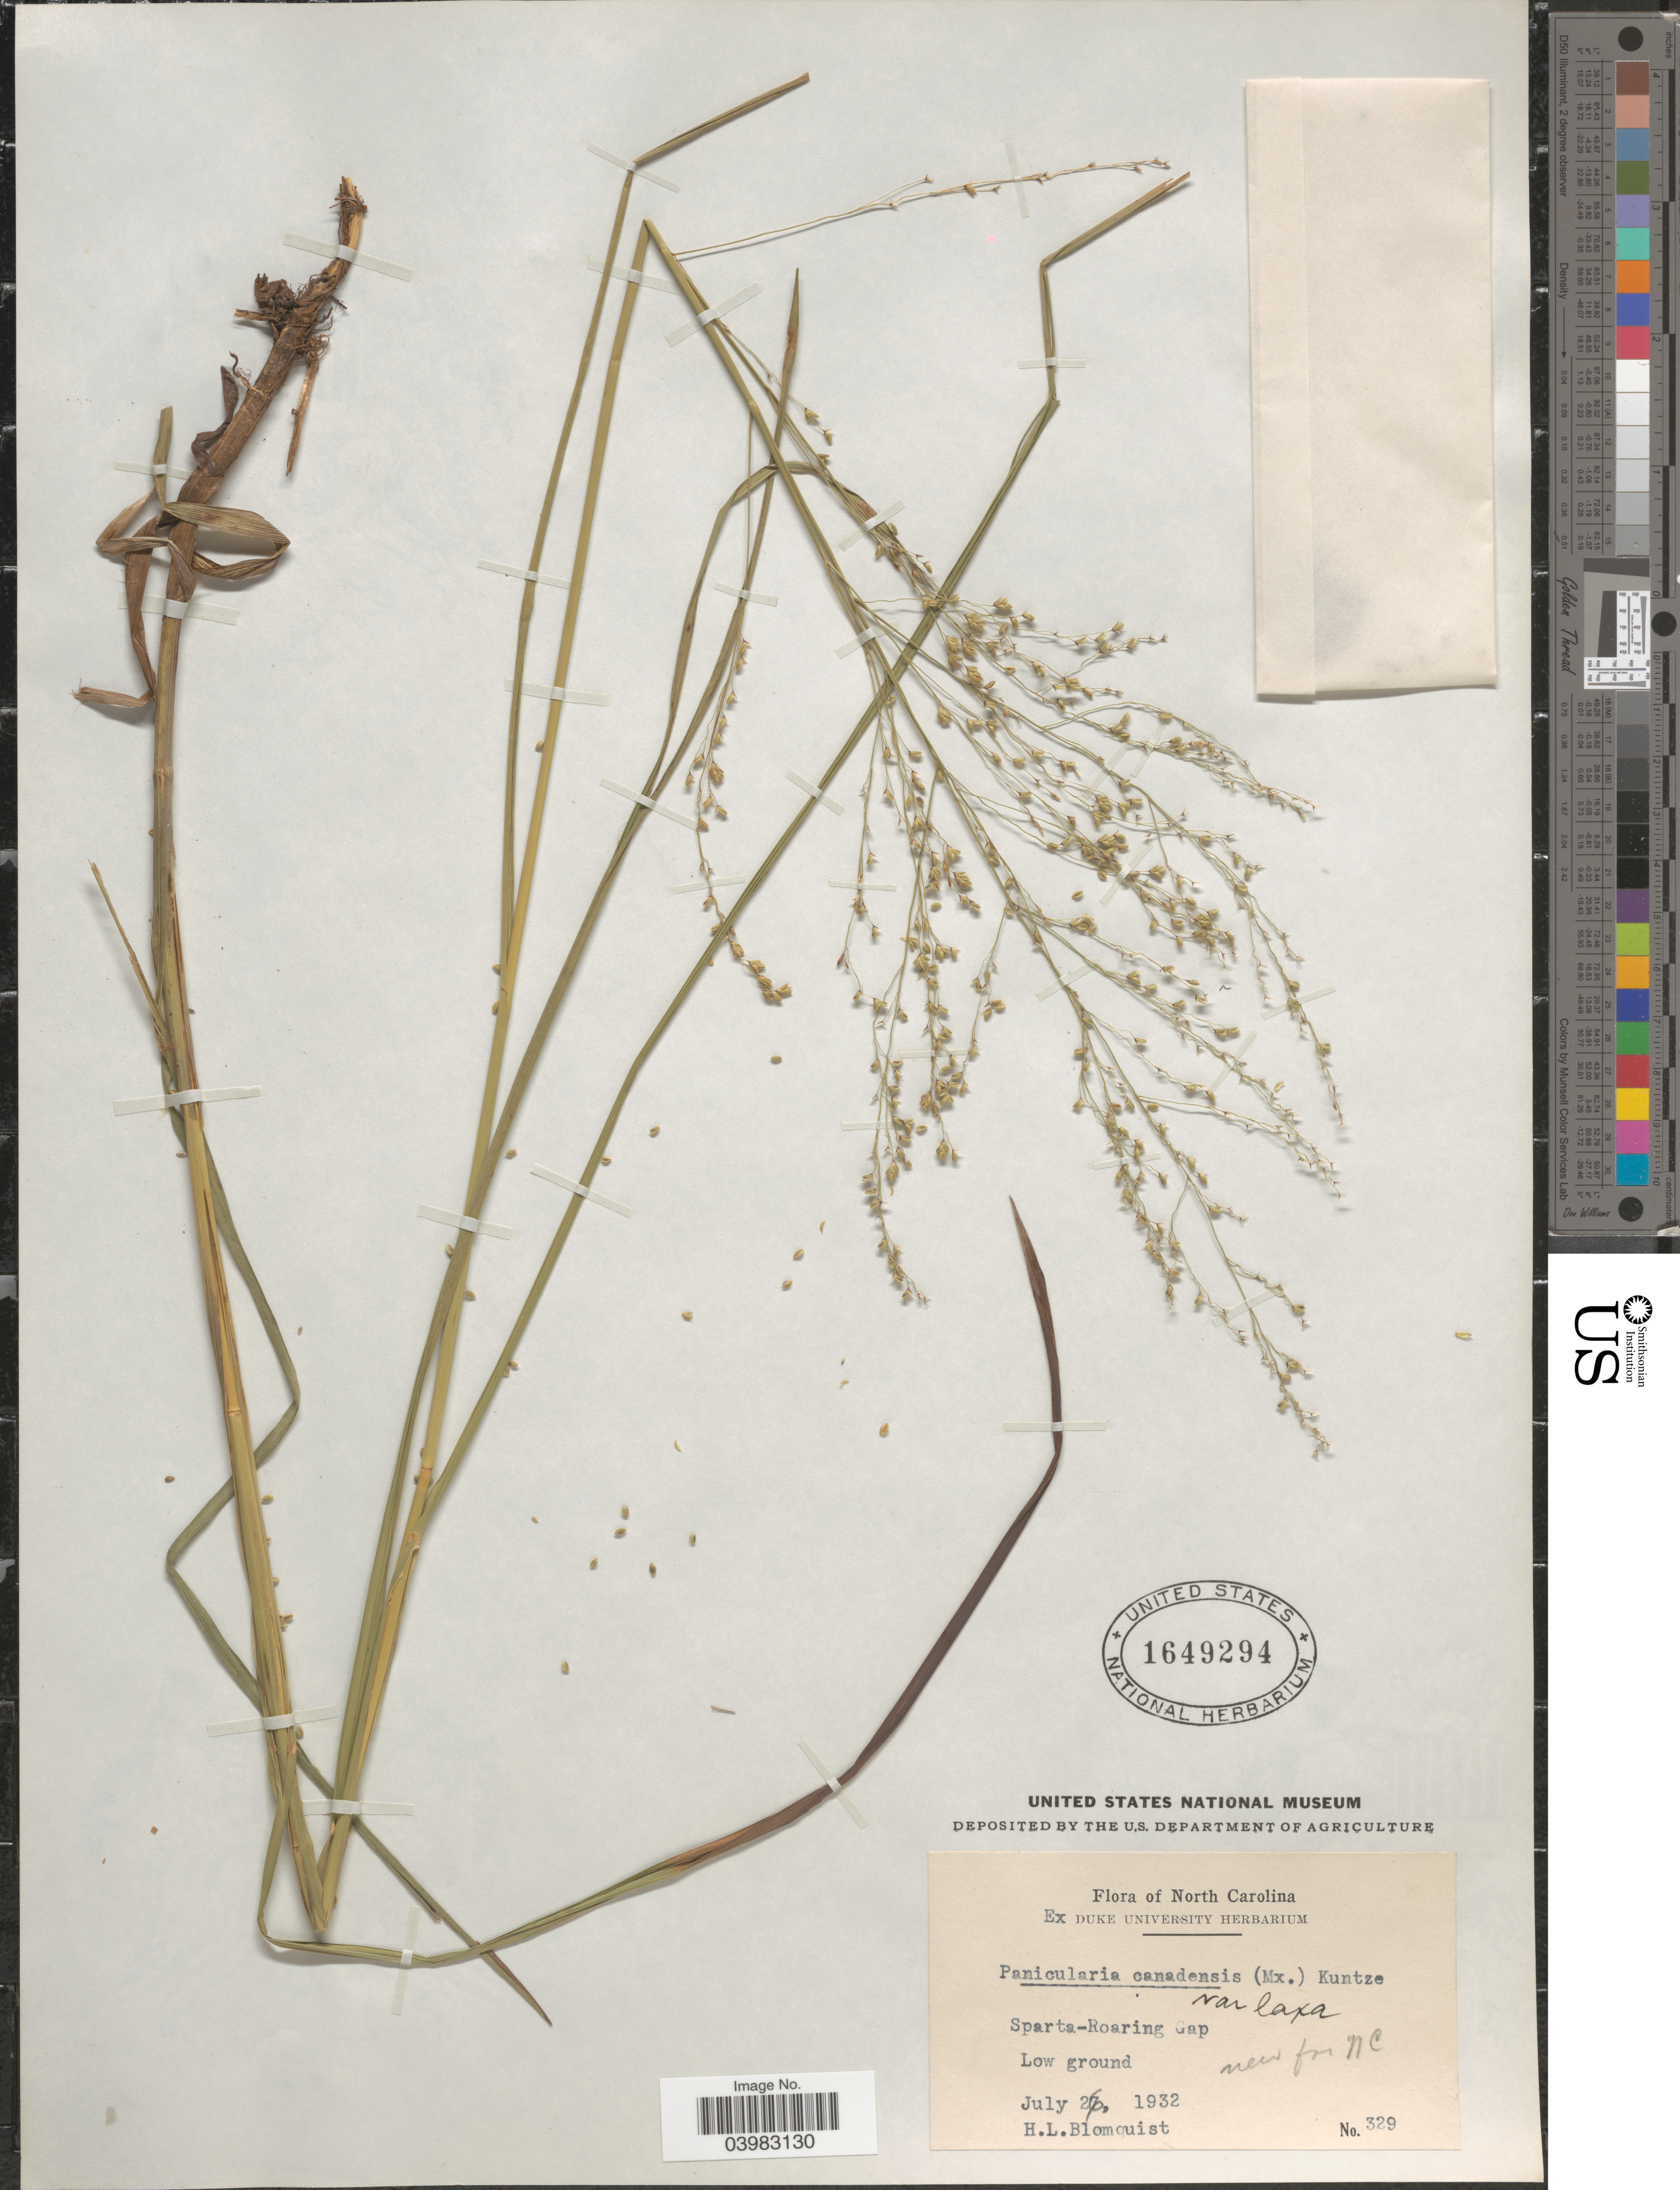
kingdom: Plantae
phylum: Tracheophyta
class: Liliopsida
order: Poales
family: Poaceae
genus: Glyceria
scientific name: Glyceria canadensis var. laxa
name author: (Scribn.) Hitchc.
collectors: H. Blomquist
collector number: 329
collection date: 1932-07-27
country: United States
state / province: North Carolina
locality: Sparta-Roaring Gap.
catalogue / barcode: US 1649294